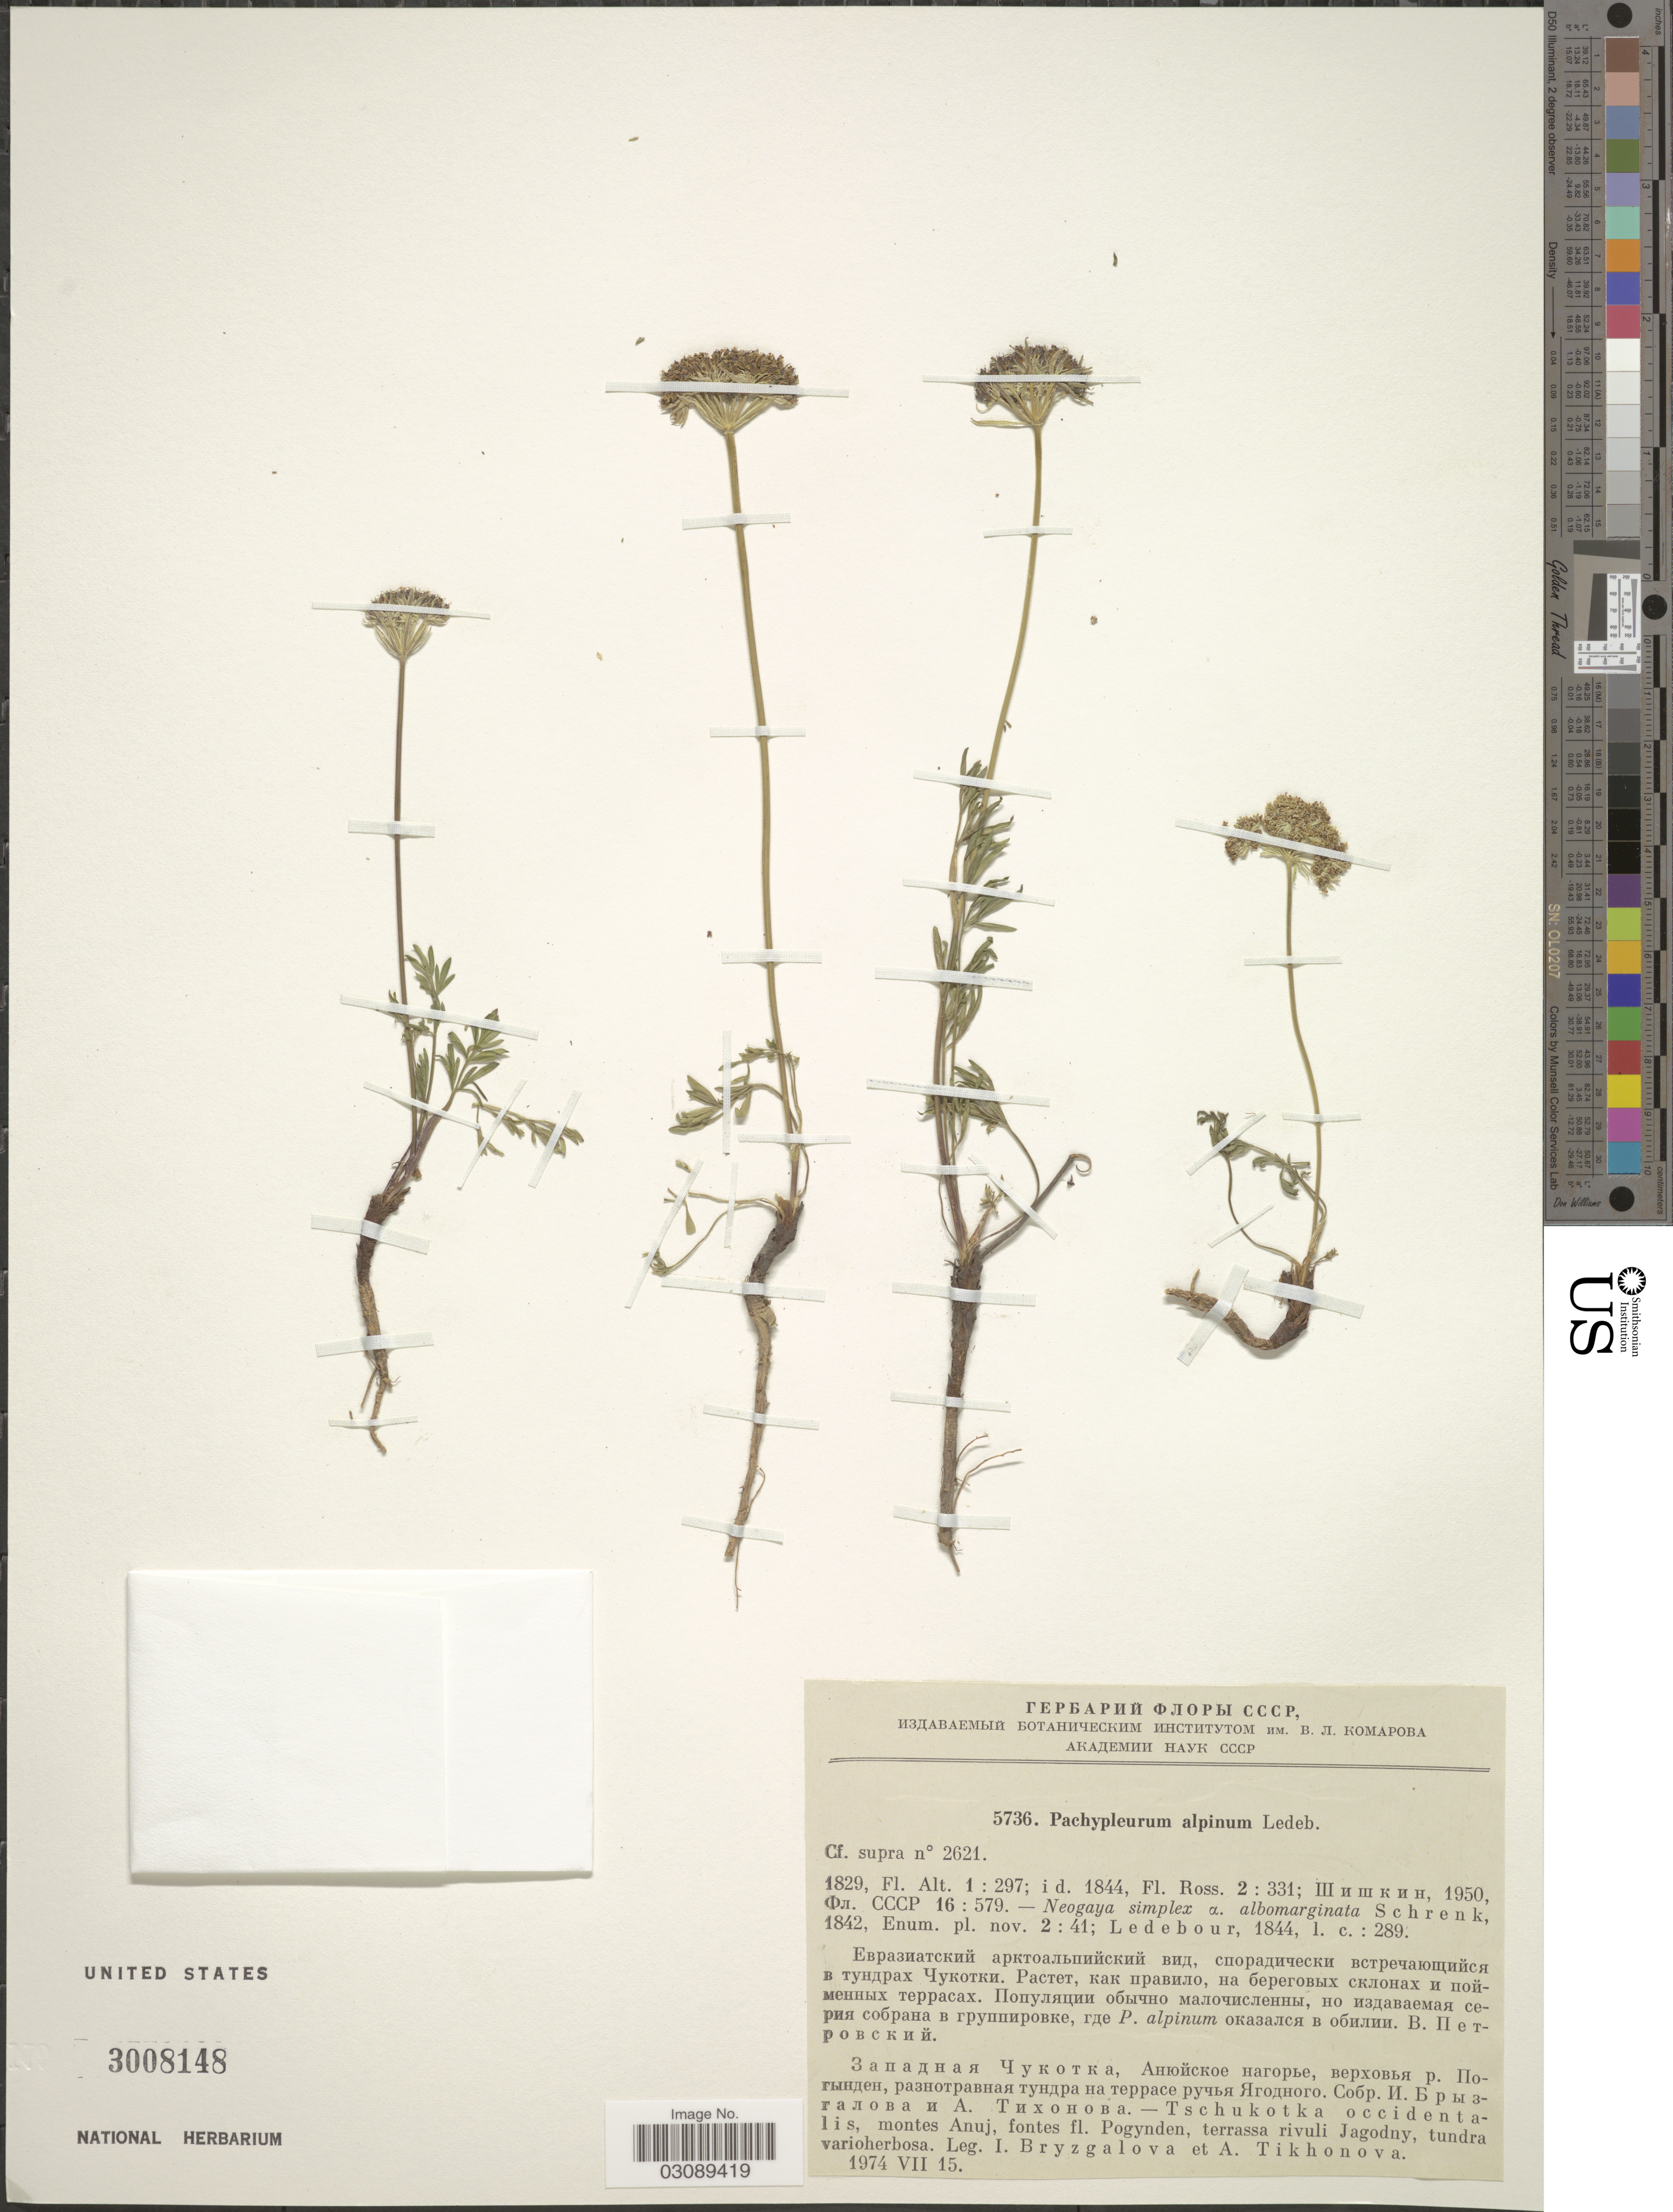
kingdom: Plantae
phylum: Tracheophyta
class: Magnoliopsida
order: Apiales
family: Apiaceae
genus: Neogaya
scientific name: Neogaya simplex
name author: (L.) Meisn.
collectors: I. Bryzgalova & A. Tikhonova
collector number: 5736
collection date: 1974-07-15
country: Russian Federation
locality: Tschukotka occidentalis, montes Anuj, fontes fl. Pogynden, terrassa rivuli Jagodny, tundra varioherbosa.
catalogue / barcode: US 3008148